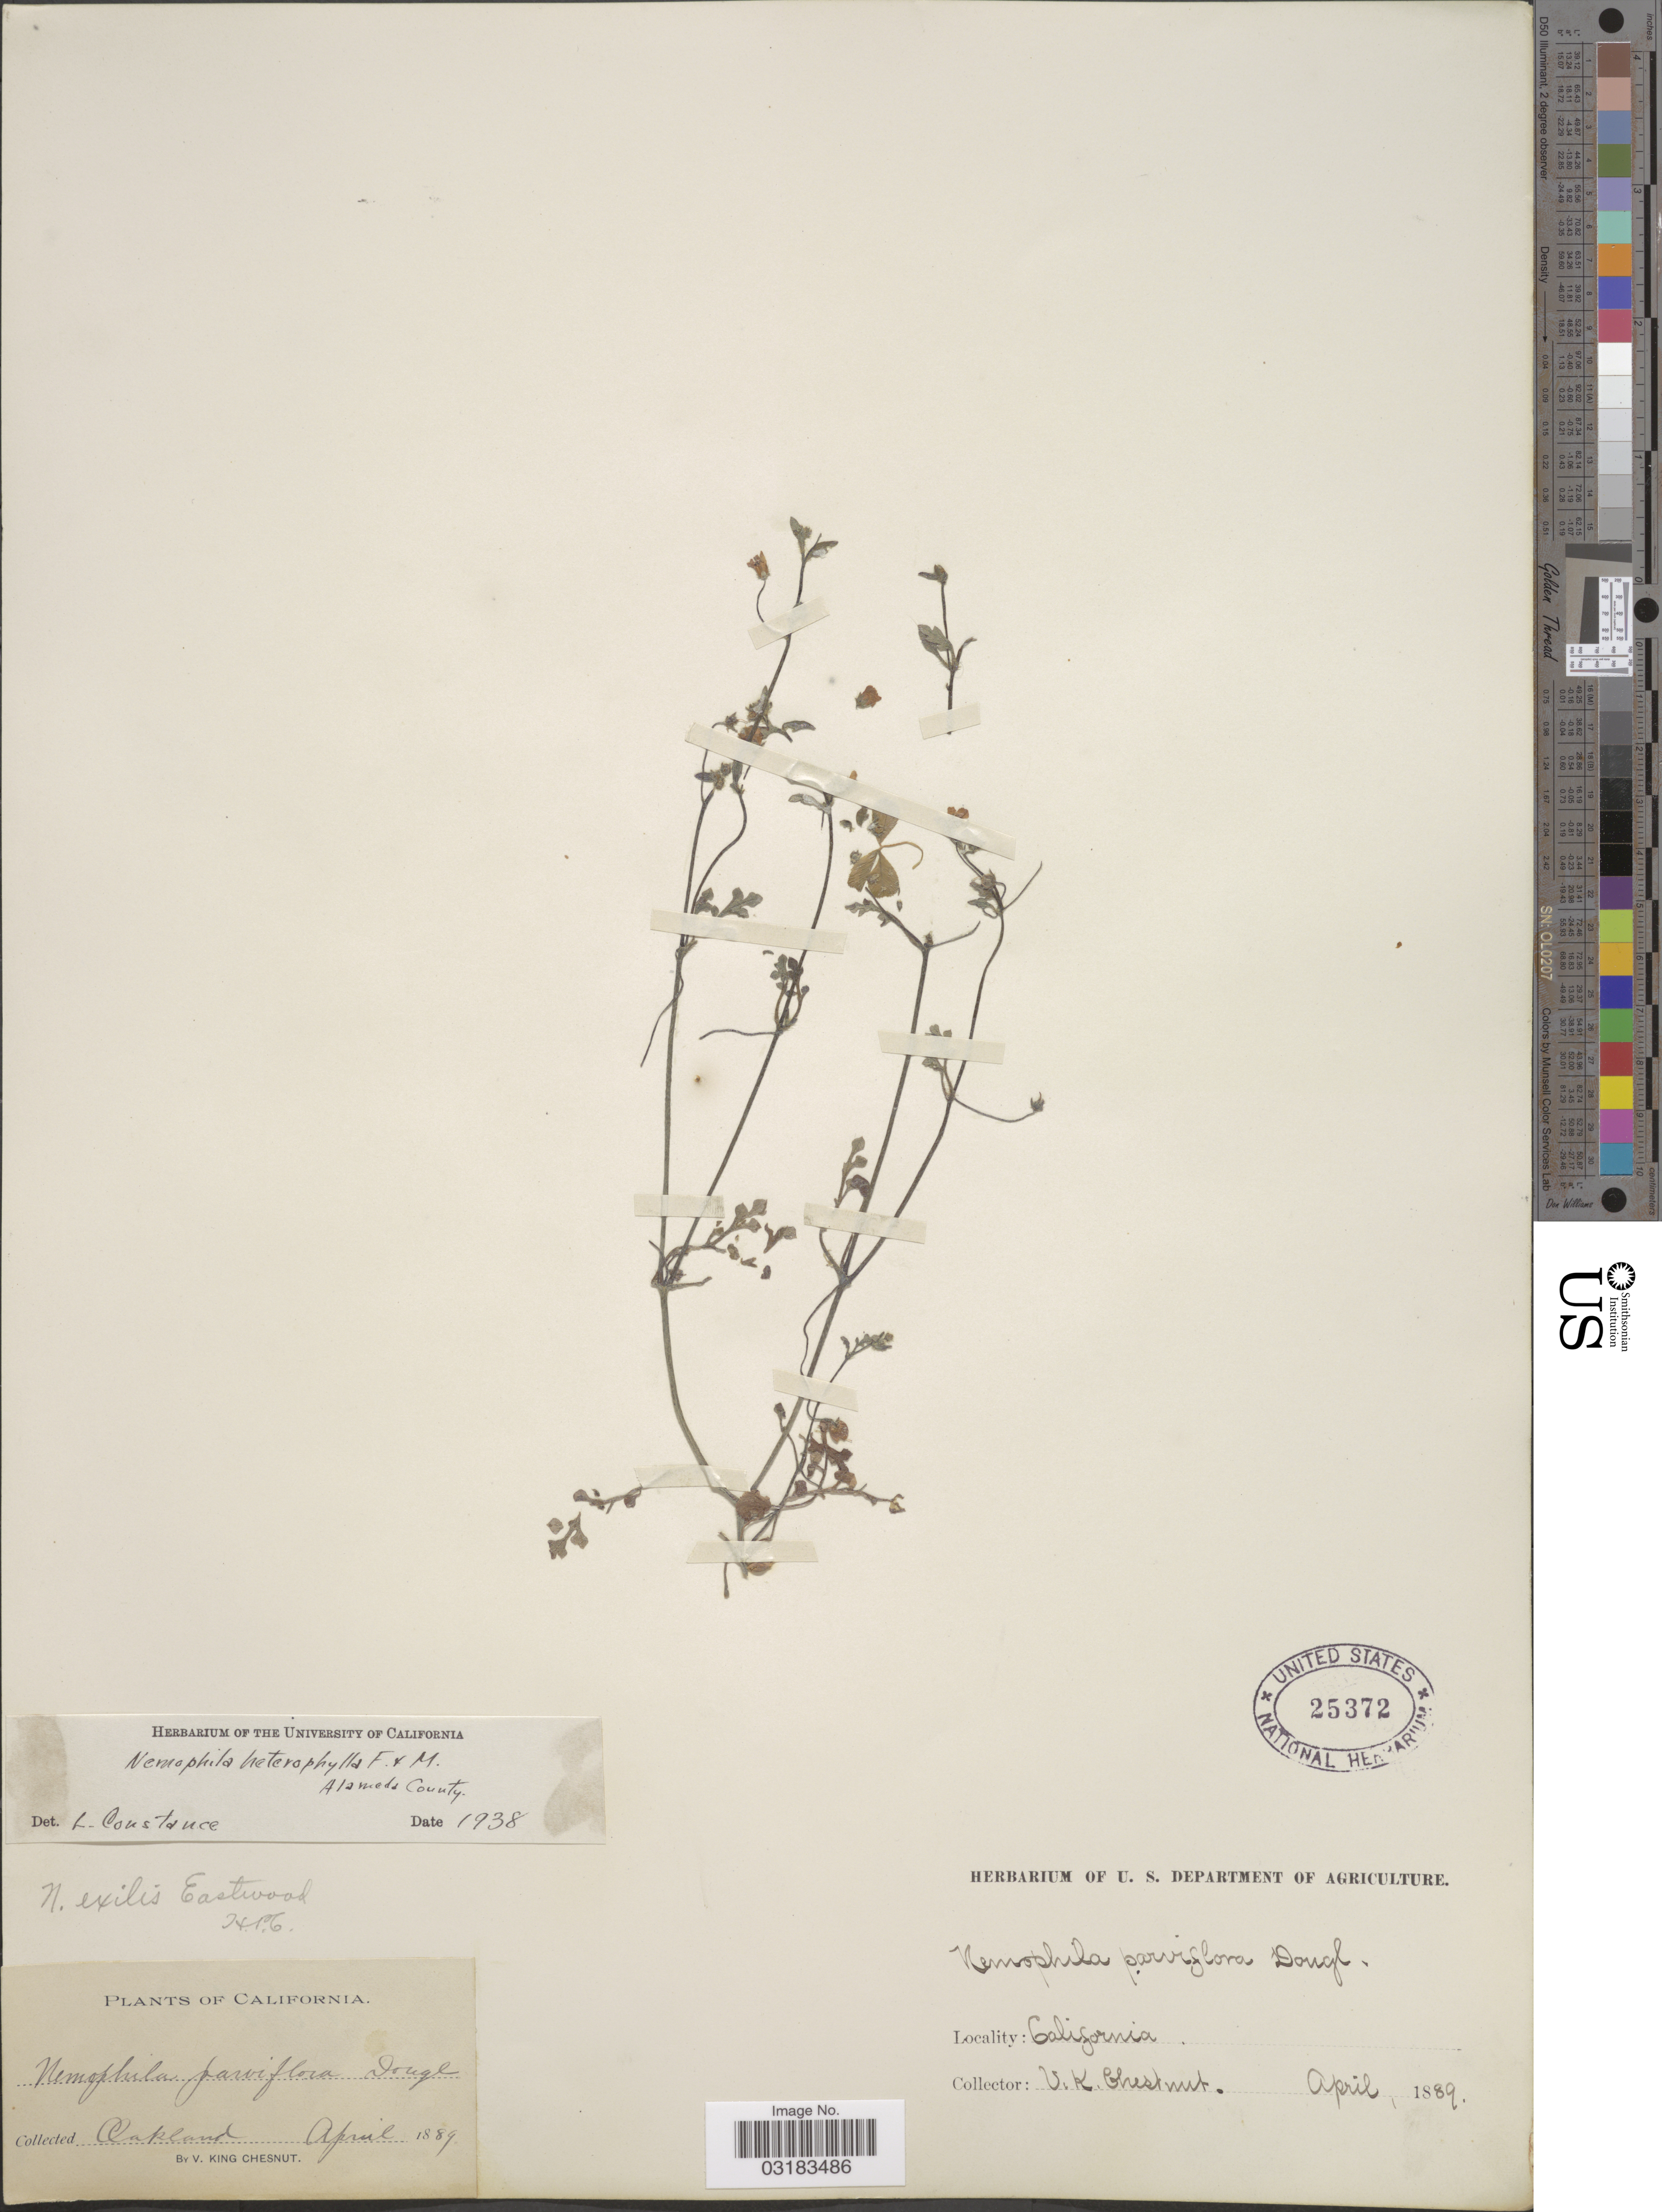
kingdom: Plantae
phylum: Tracheophyta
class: Magnoliopsida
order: Boraginales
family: Hydrophyllaceae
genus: Nemophila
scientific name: Nemophila heterophylla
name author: Fisch. & C.A. Mey.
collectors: V. K. Chestnut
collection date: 1889-04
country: United States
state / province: California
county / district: Alameda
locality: Oakland.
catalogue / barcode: US 25372